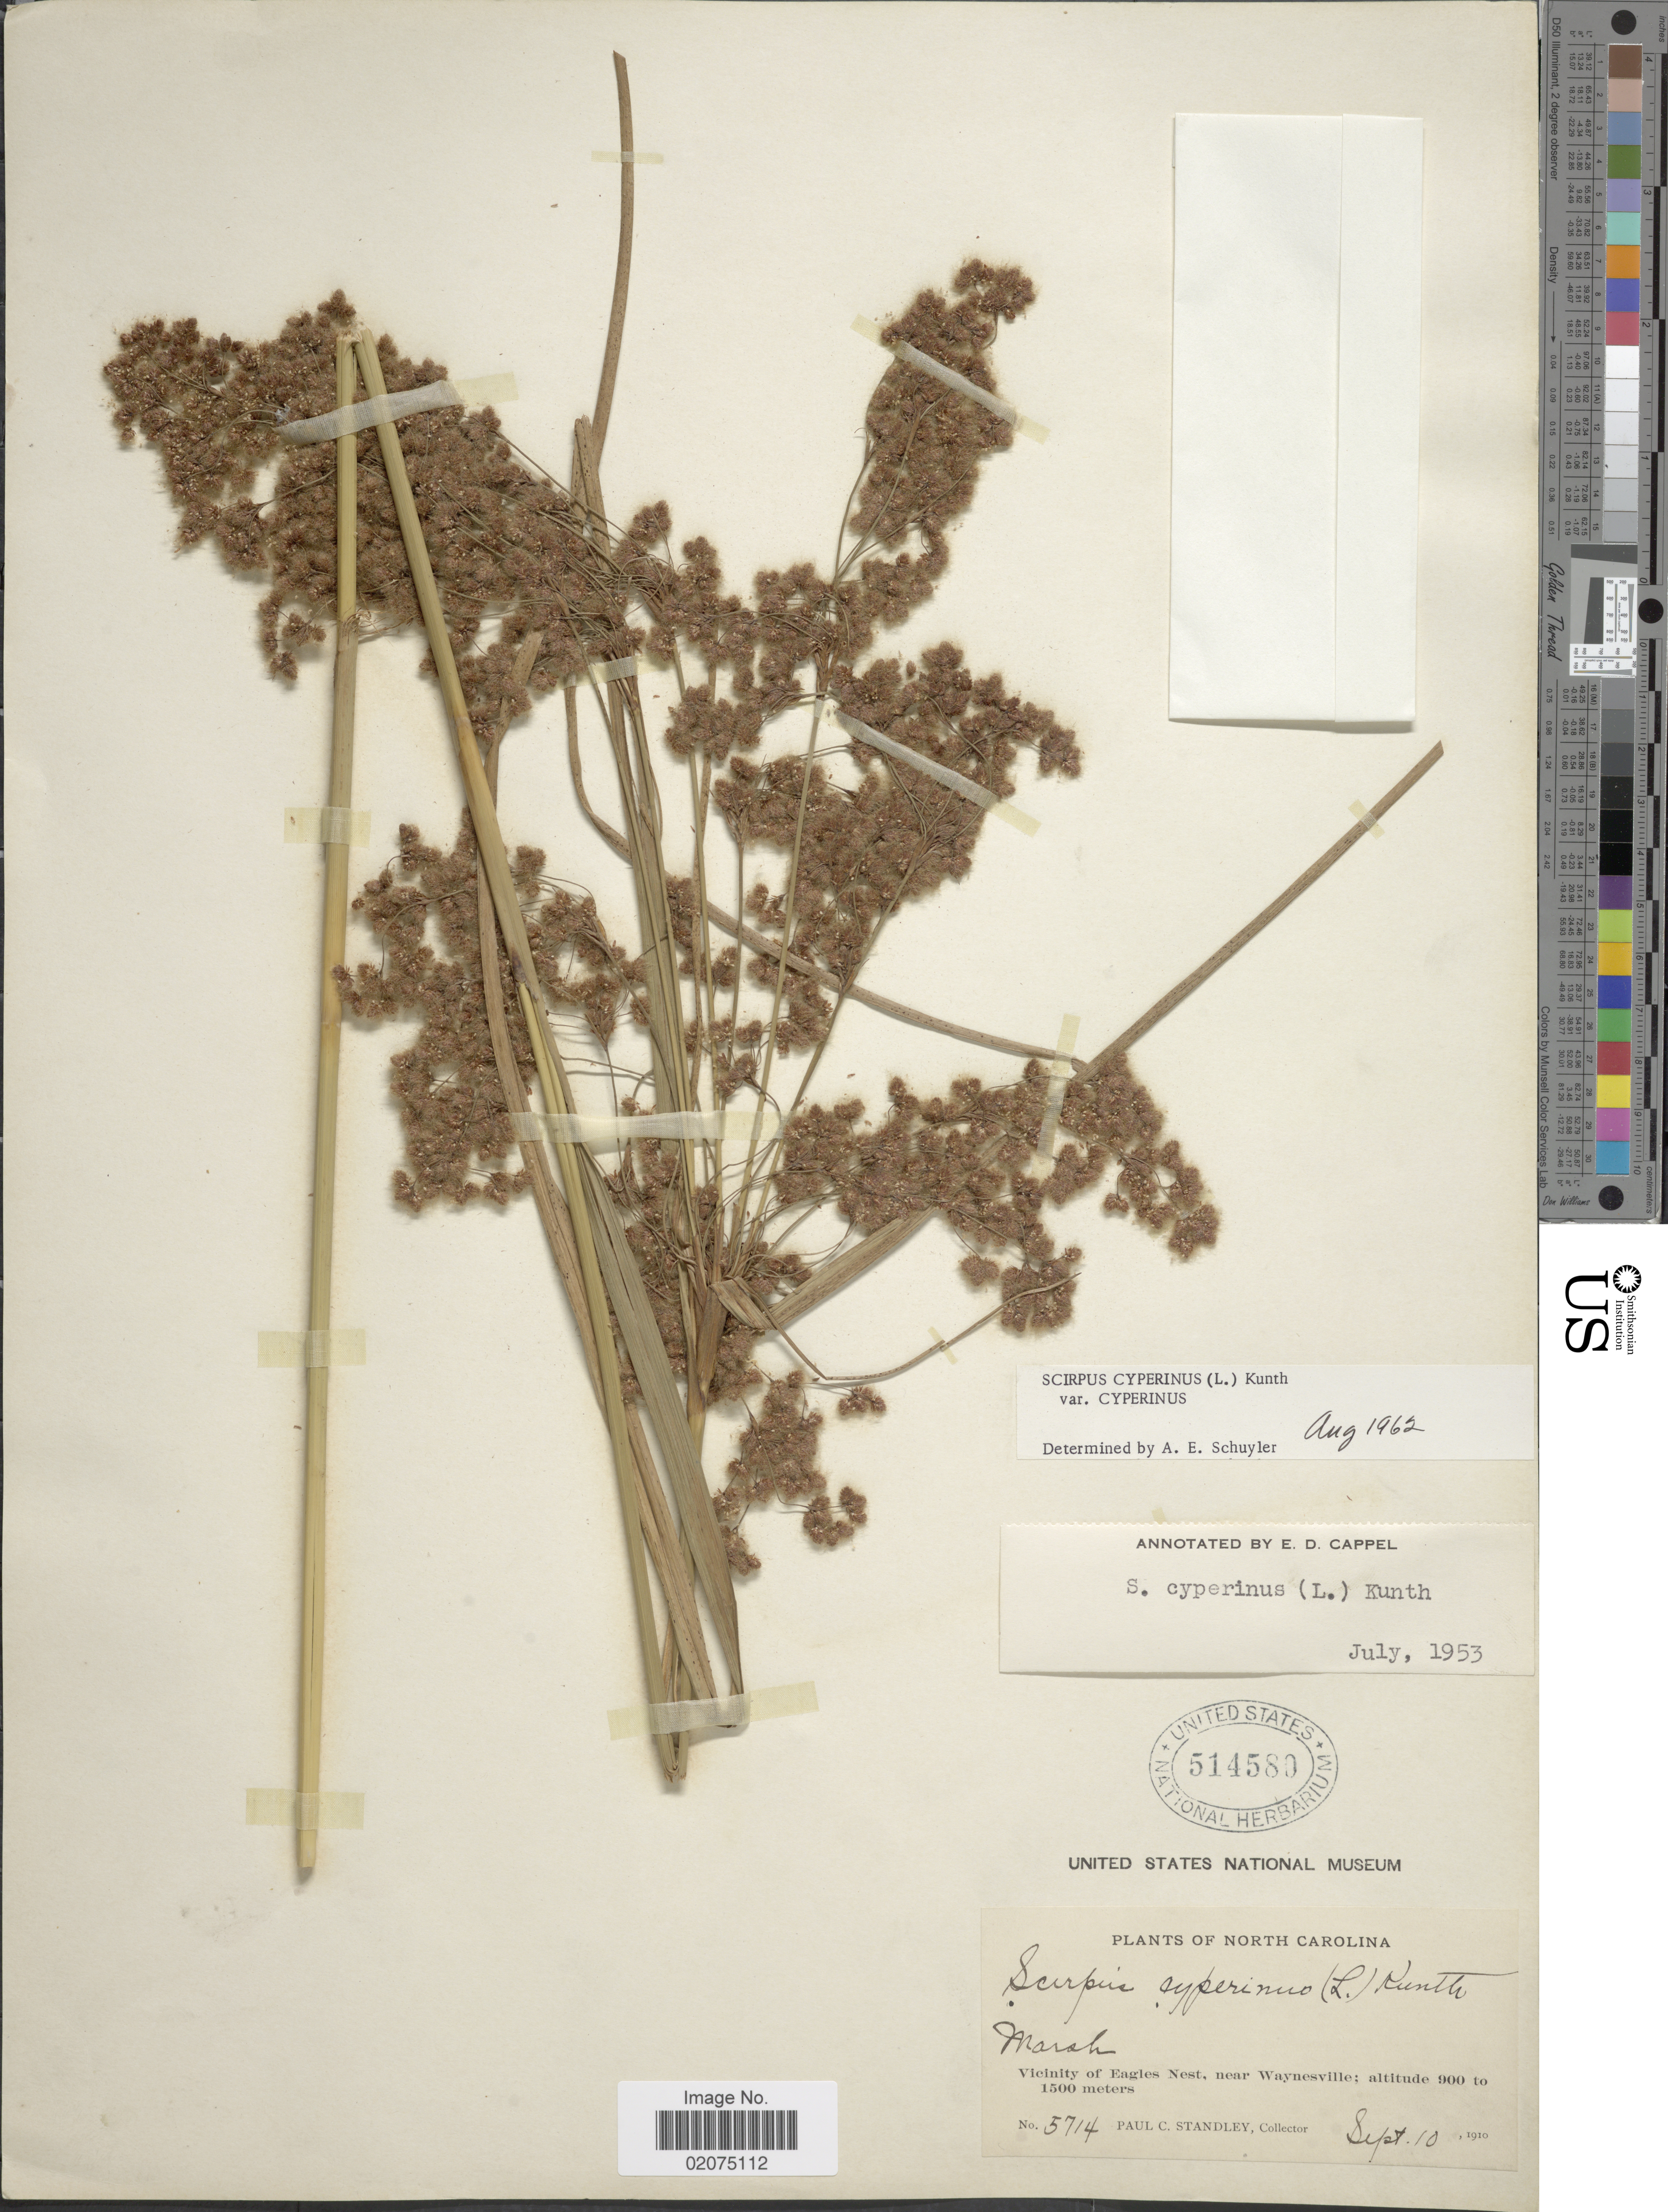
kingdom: Plantae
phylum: Tracheophyta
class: Liliopsida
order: Poales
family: Cyperaceae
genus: Scirpus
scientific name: Scirpus cyperinus (L.) Kunth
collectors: P. C. Standley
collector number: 5714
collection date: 1910-09-10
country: United States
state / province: North Carolina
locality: Vicinity of Eagles Nest, near Waynesville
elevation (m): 900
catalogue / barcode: US 514580